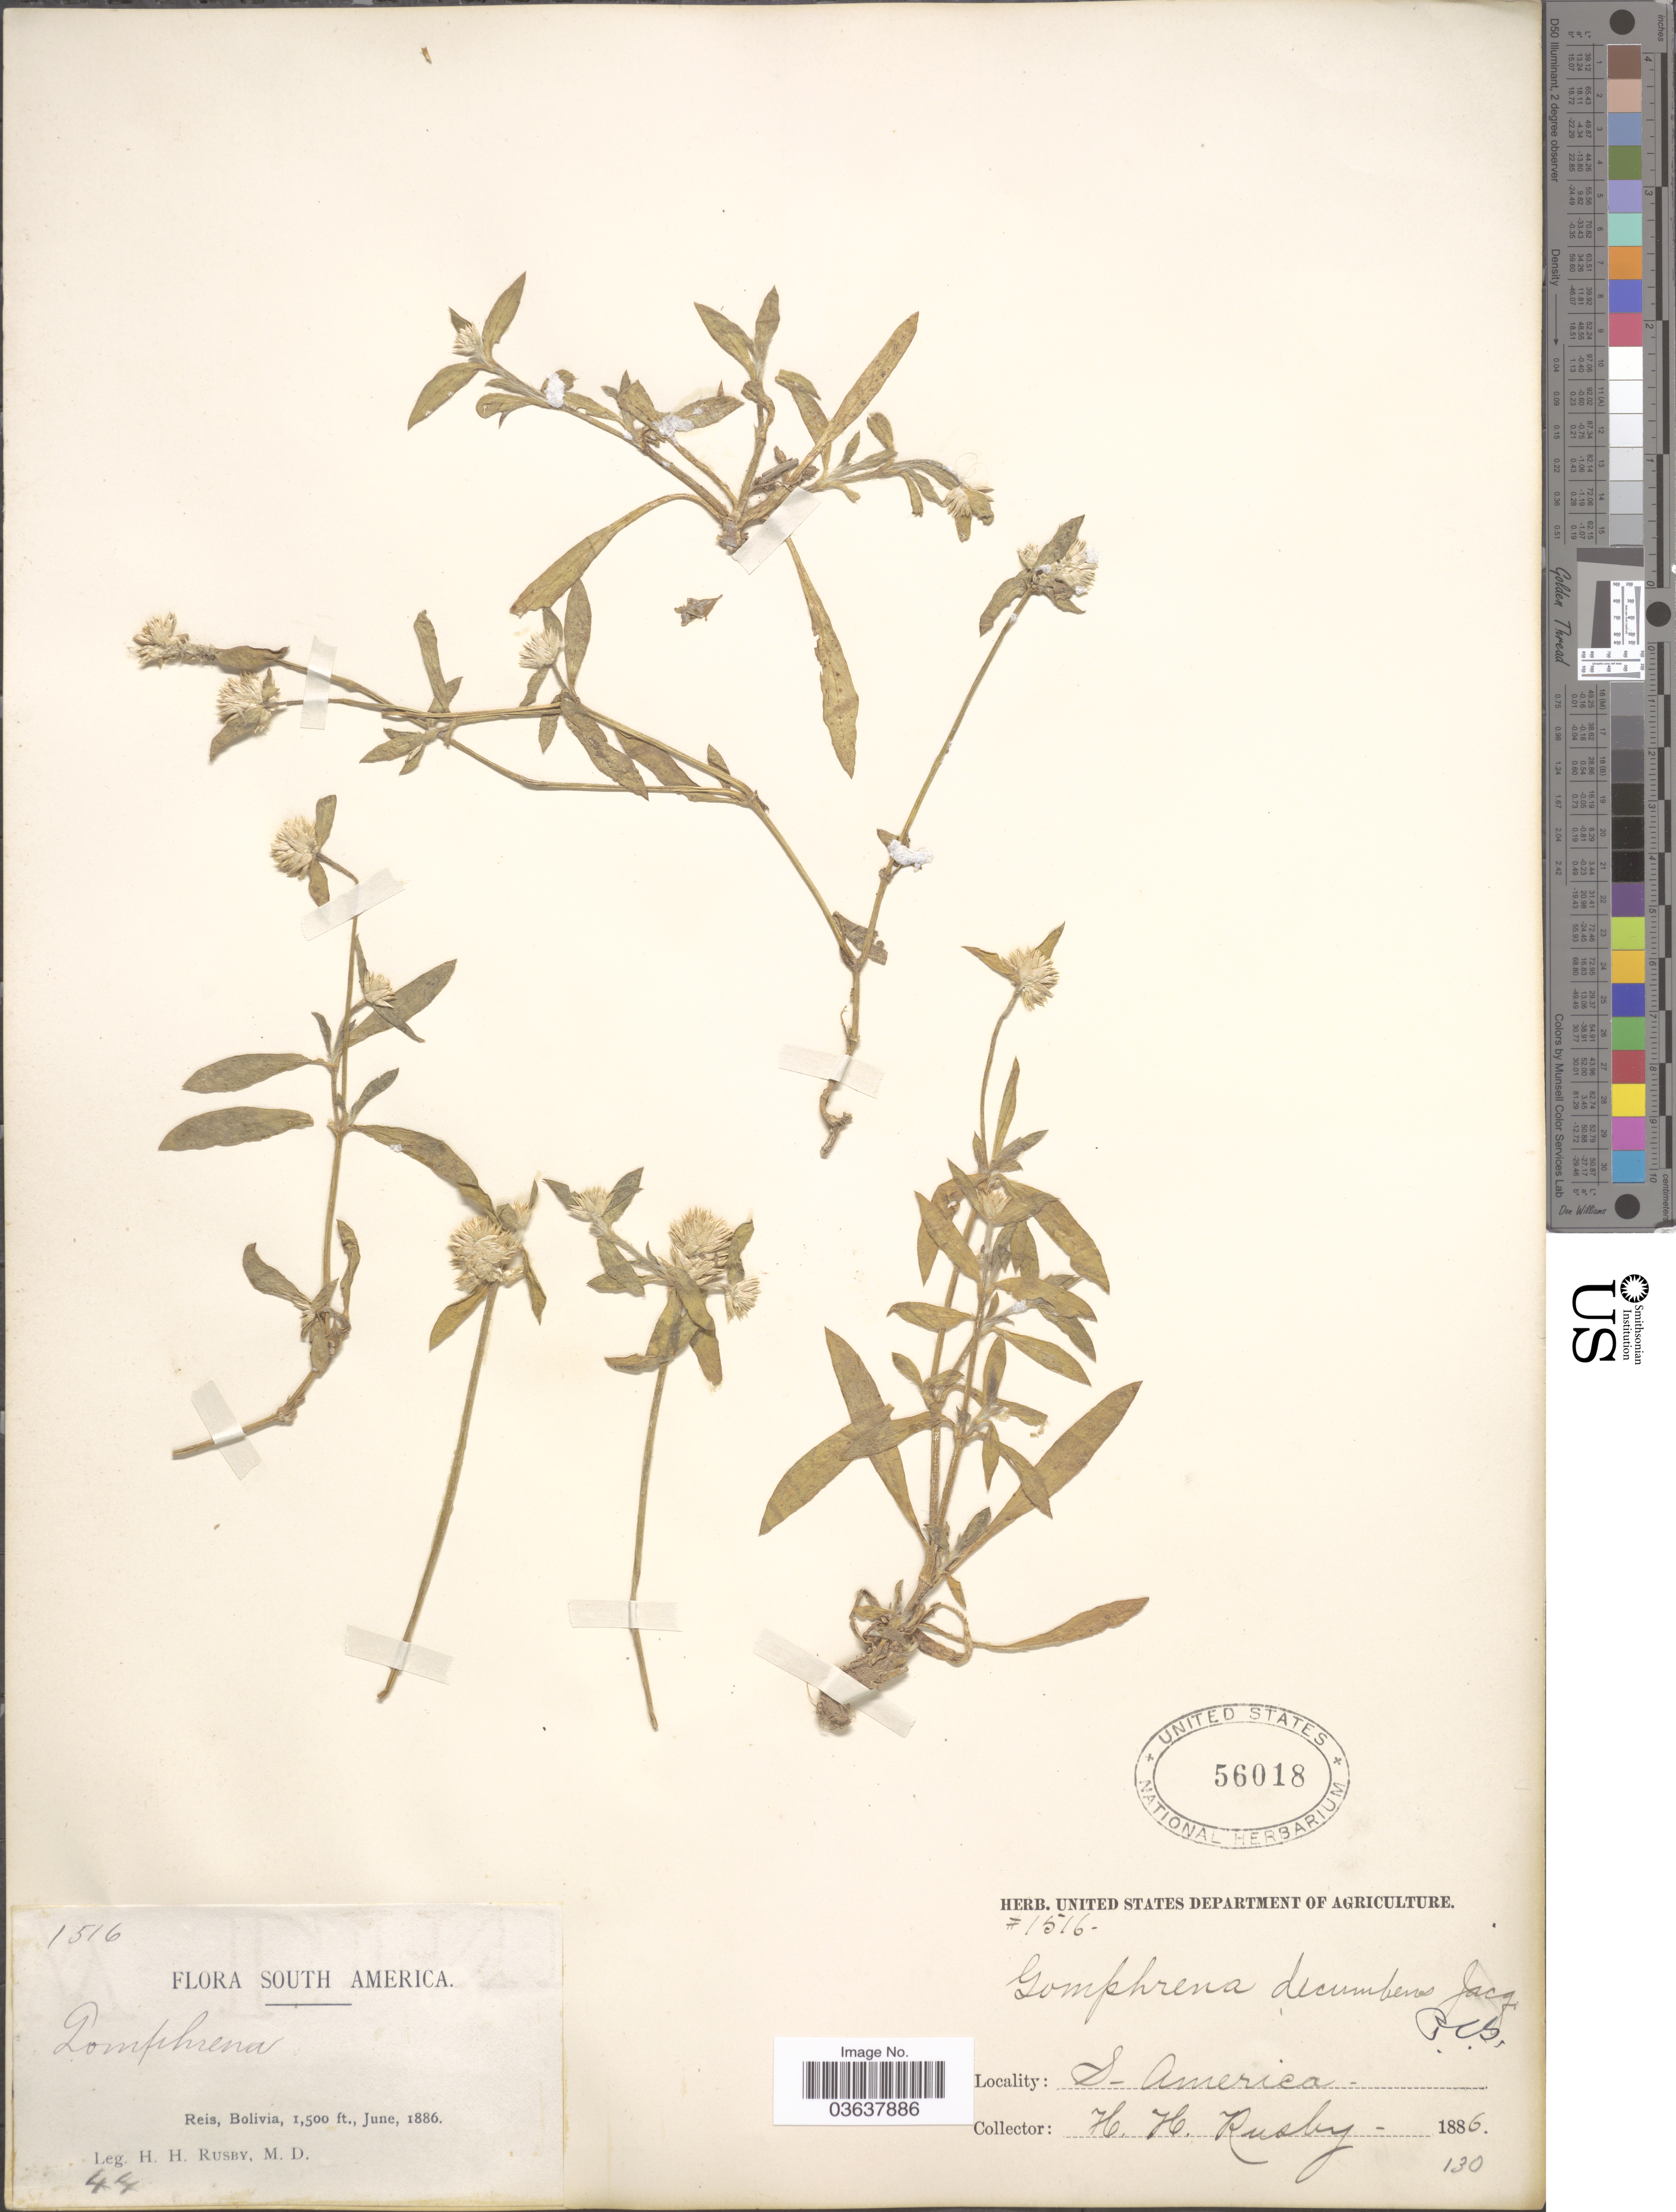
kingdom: Plantae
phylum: Tracheophyta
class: Magnoliopsida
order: Caryophyllales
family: Amaranthaceae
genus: Gomphrena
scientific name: Gomphrena decumbens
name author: Jacq.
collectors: H. H. Rusby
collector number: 1516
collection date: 1886-06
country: Bolivia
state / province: Pando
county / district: Nicolas Suarez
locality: Reis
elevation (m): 457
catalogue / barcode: US 56018